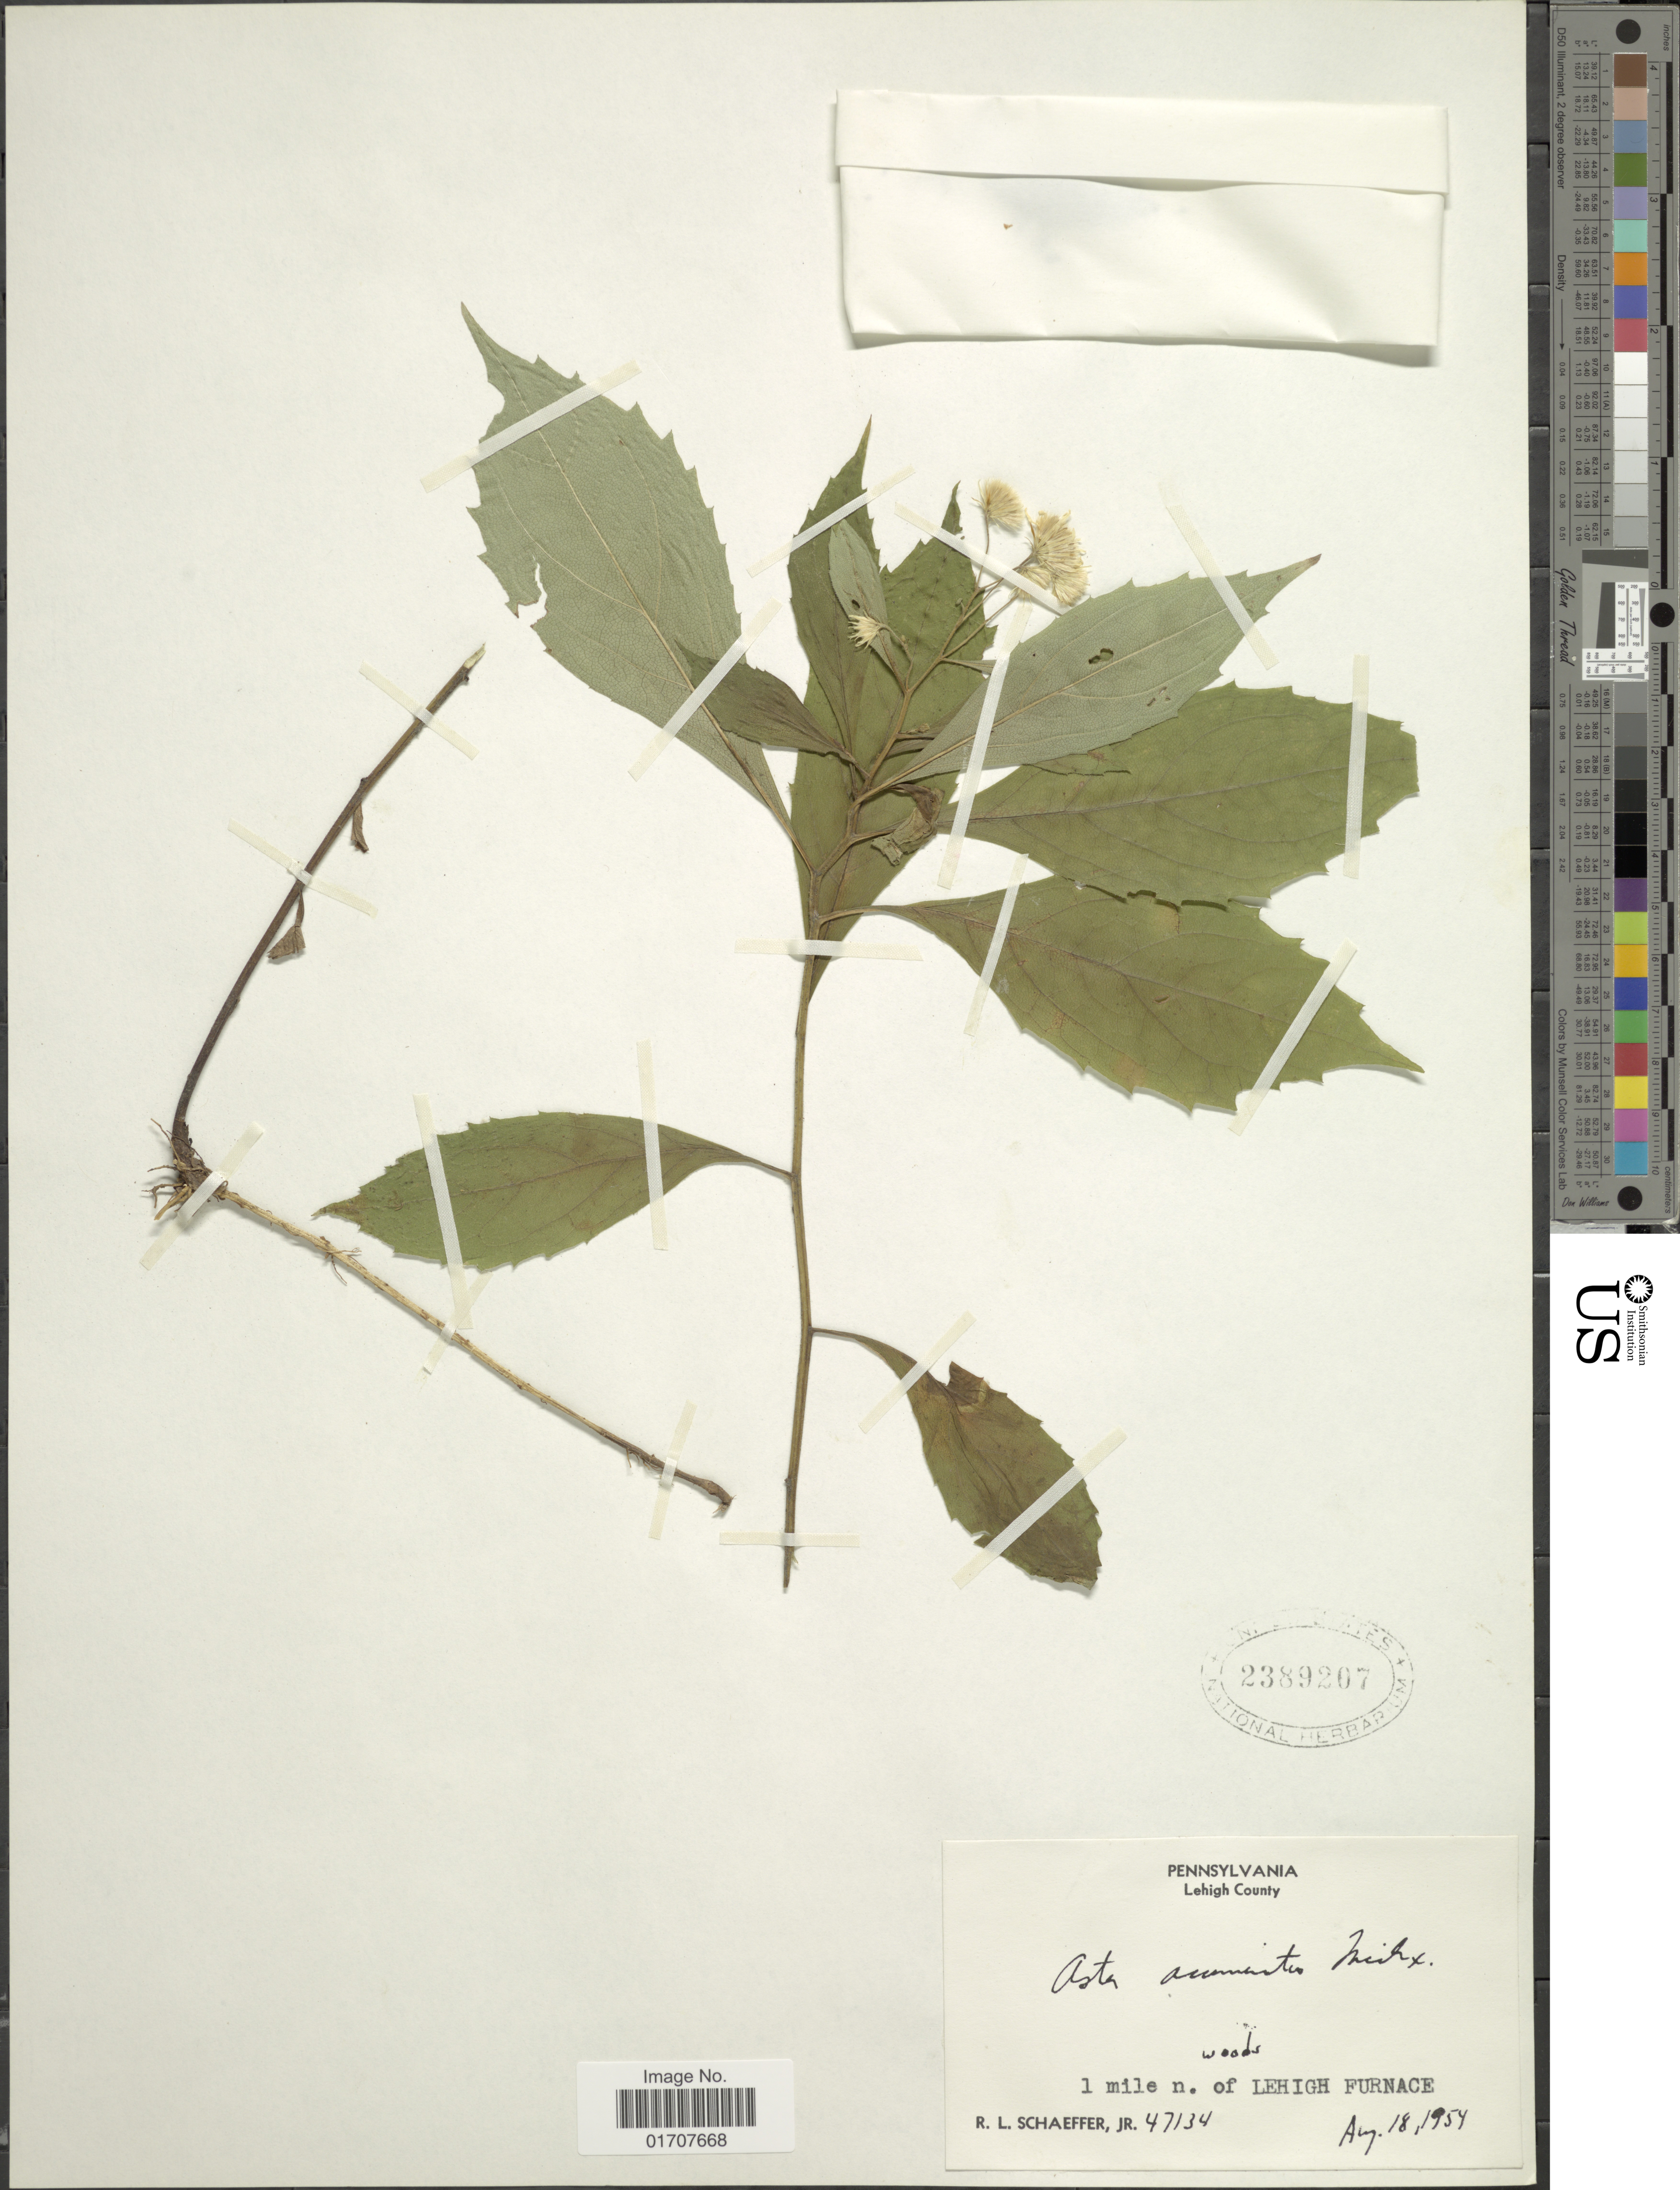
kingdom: Plantae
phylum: Tracheophyta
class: Magnoliopsida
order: Asterales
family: Asteraceae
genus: Oclemena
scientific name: Oclemena acuminata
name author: (Michx.) Greene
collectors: R. L. Schaeffer Jr.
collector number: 47134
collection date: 1954-08-18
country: United States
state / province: Pennsylvania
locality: Lehigh County, 1 mile n. of Lehigh Furnace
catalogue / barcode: US 2389207